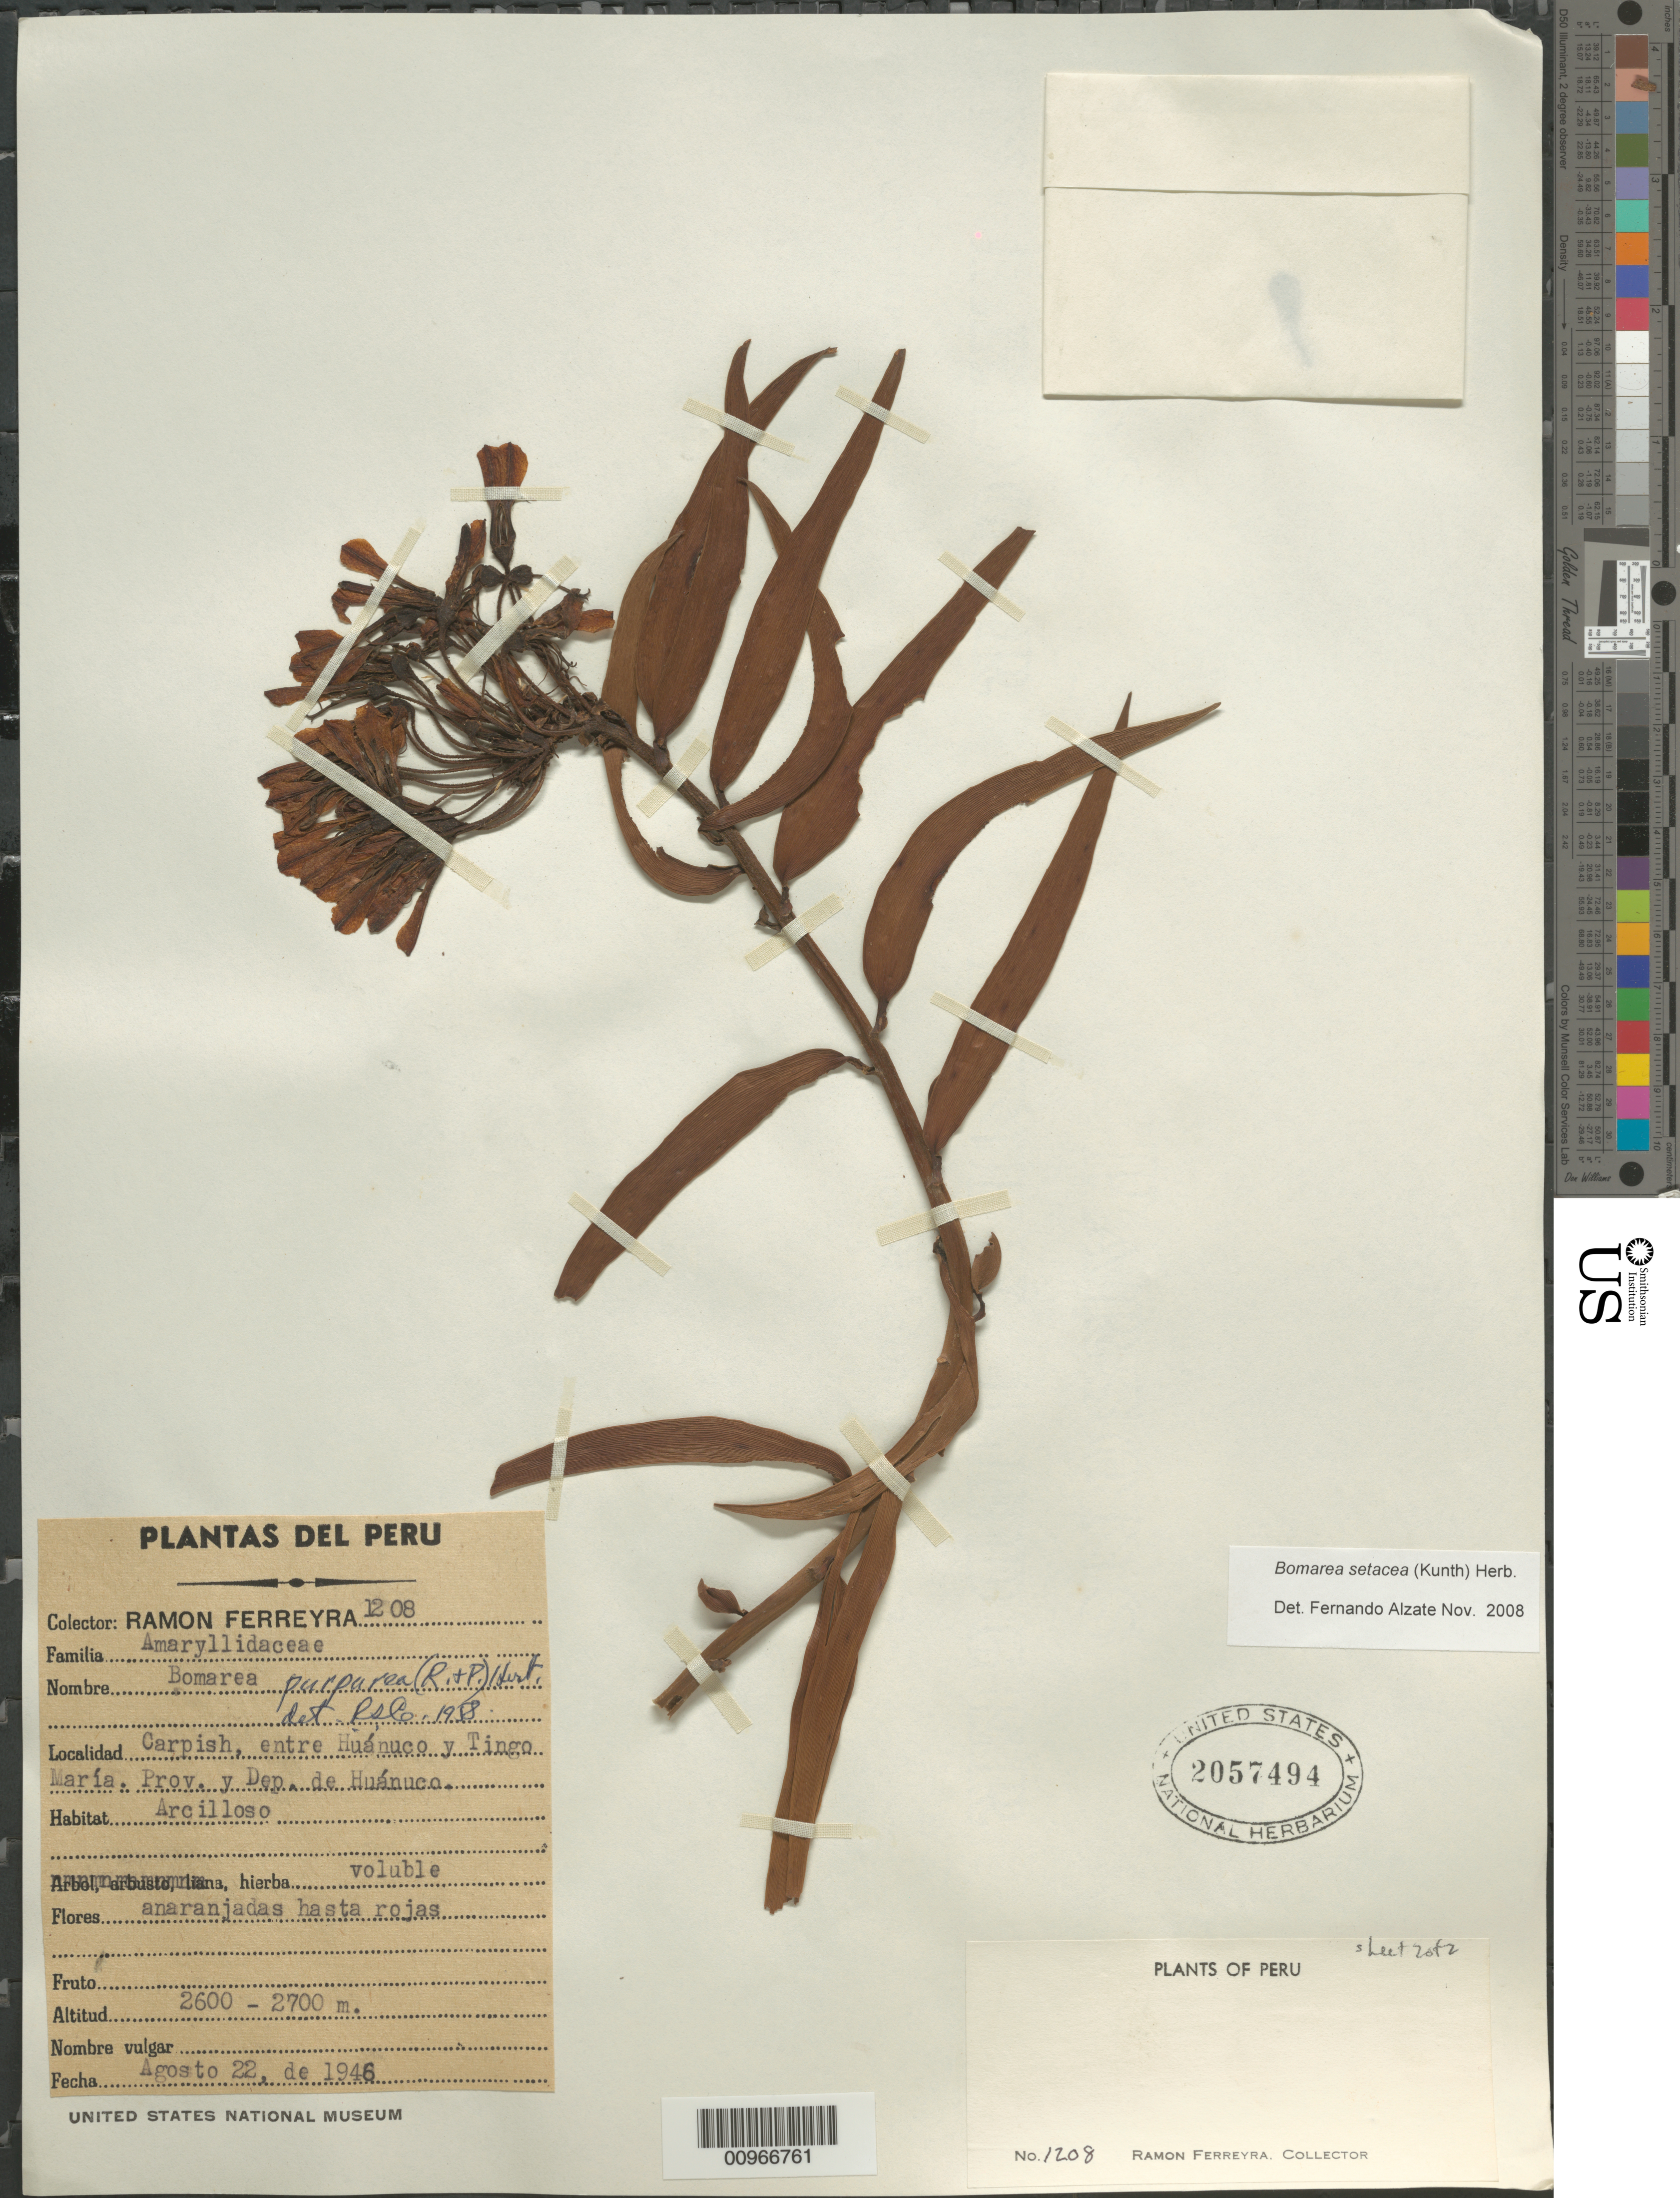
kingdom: Plantae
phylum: Tracheophyta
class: Liliopsida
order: Liliales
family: Alstroemeriaceae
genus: Bomarea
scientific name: Bomarea setacea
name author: (Ruiz & Pav.) Herb.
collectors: R. A. Ferreyra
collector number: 1208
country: Peru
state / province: Huánuco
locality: Carpish Pass, Between Huanuco and Tingo Maria.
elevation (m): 2600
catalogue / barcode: US 2057494